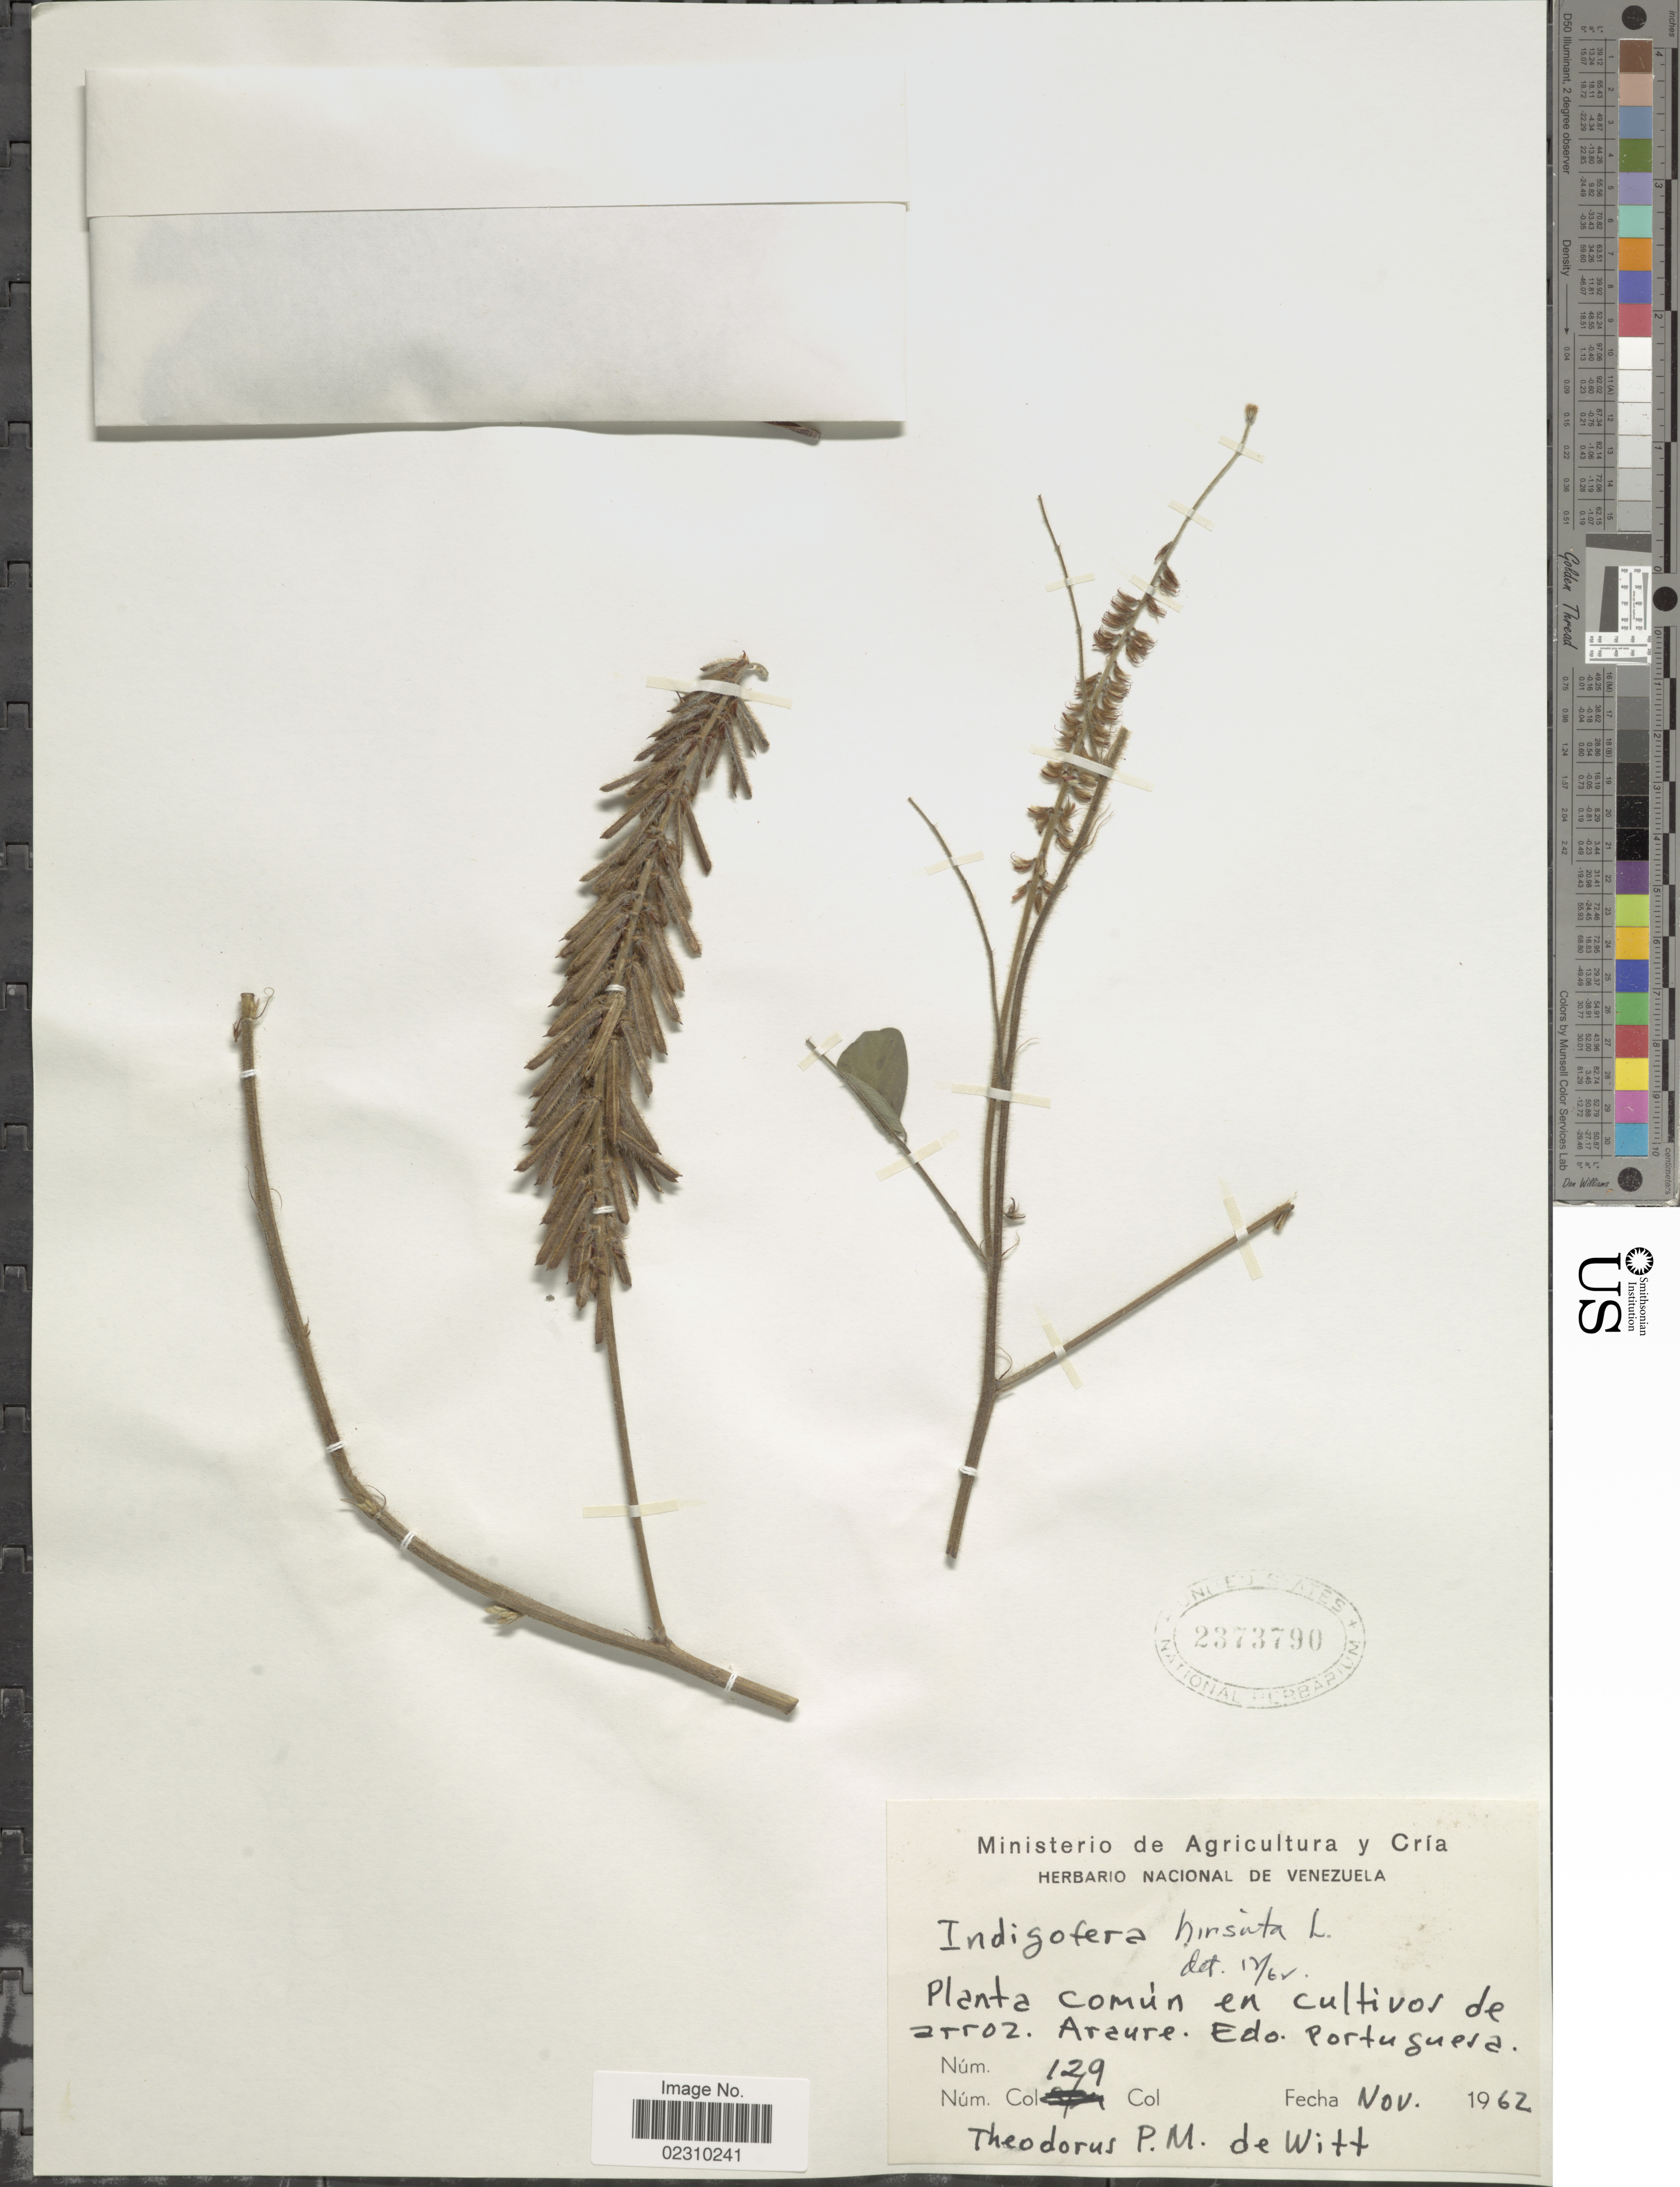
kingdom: Plantae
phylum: Tracheophyta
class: Magnoliopsida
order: Fabales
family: Fabaceae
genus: Indigofera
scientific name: Indigofera hirsuta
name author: L.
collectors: T. de Witt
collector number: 129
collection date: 1962-11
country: Venezuela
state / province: Portuguesa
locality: Aruare Edo. Portuguesa.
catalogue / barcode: US 2373790